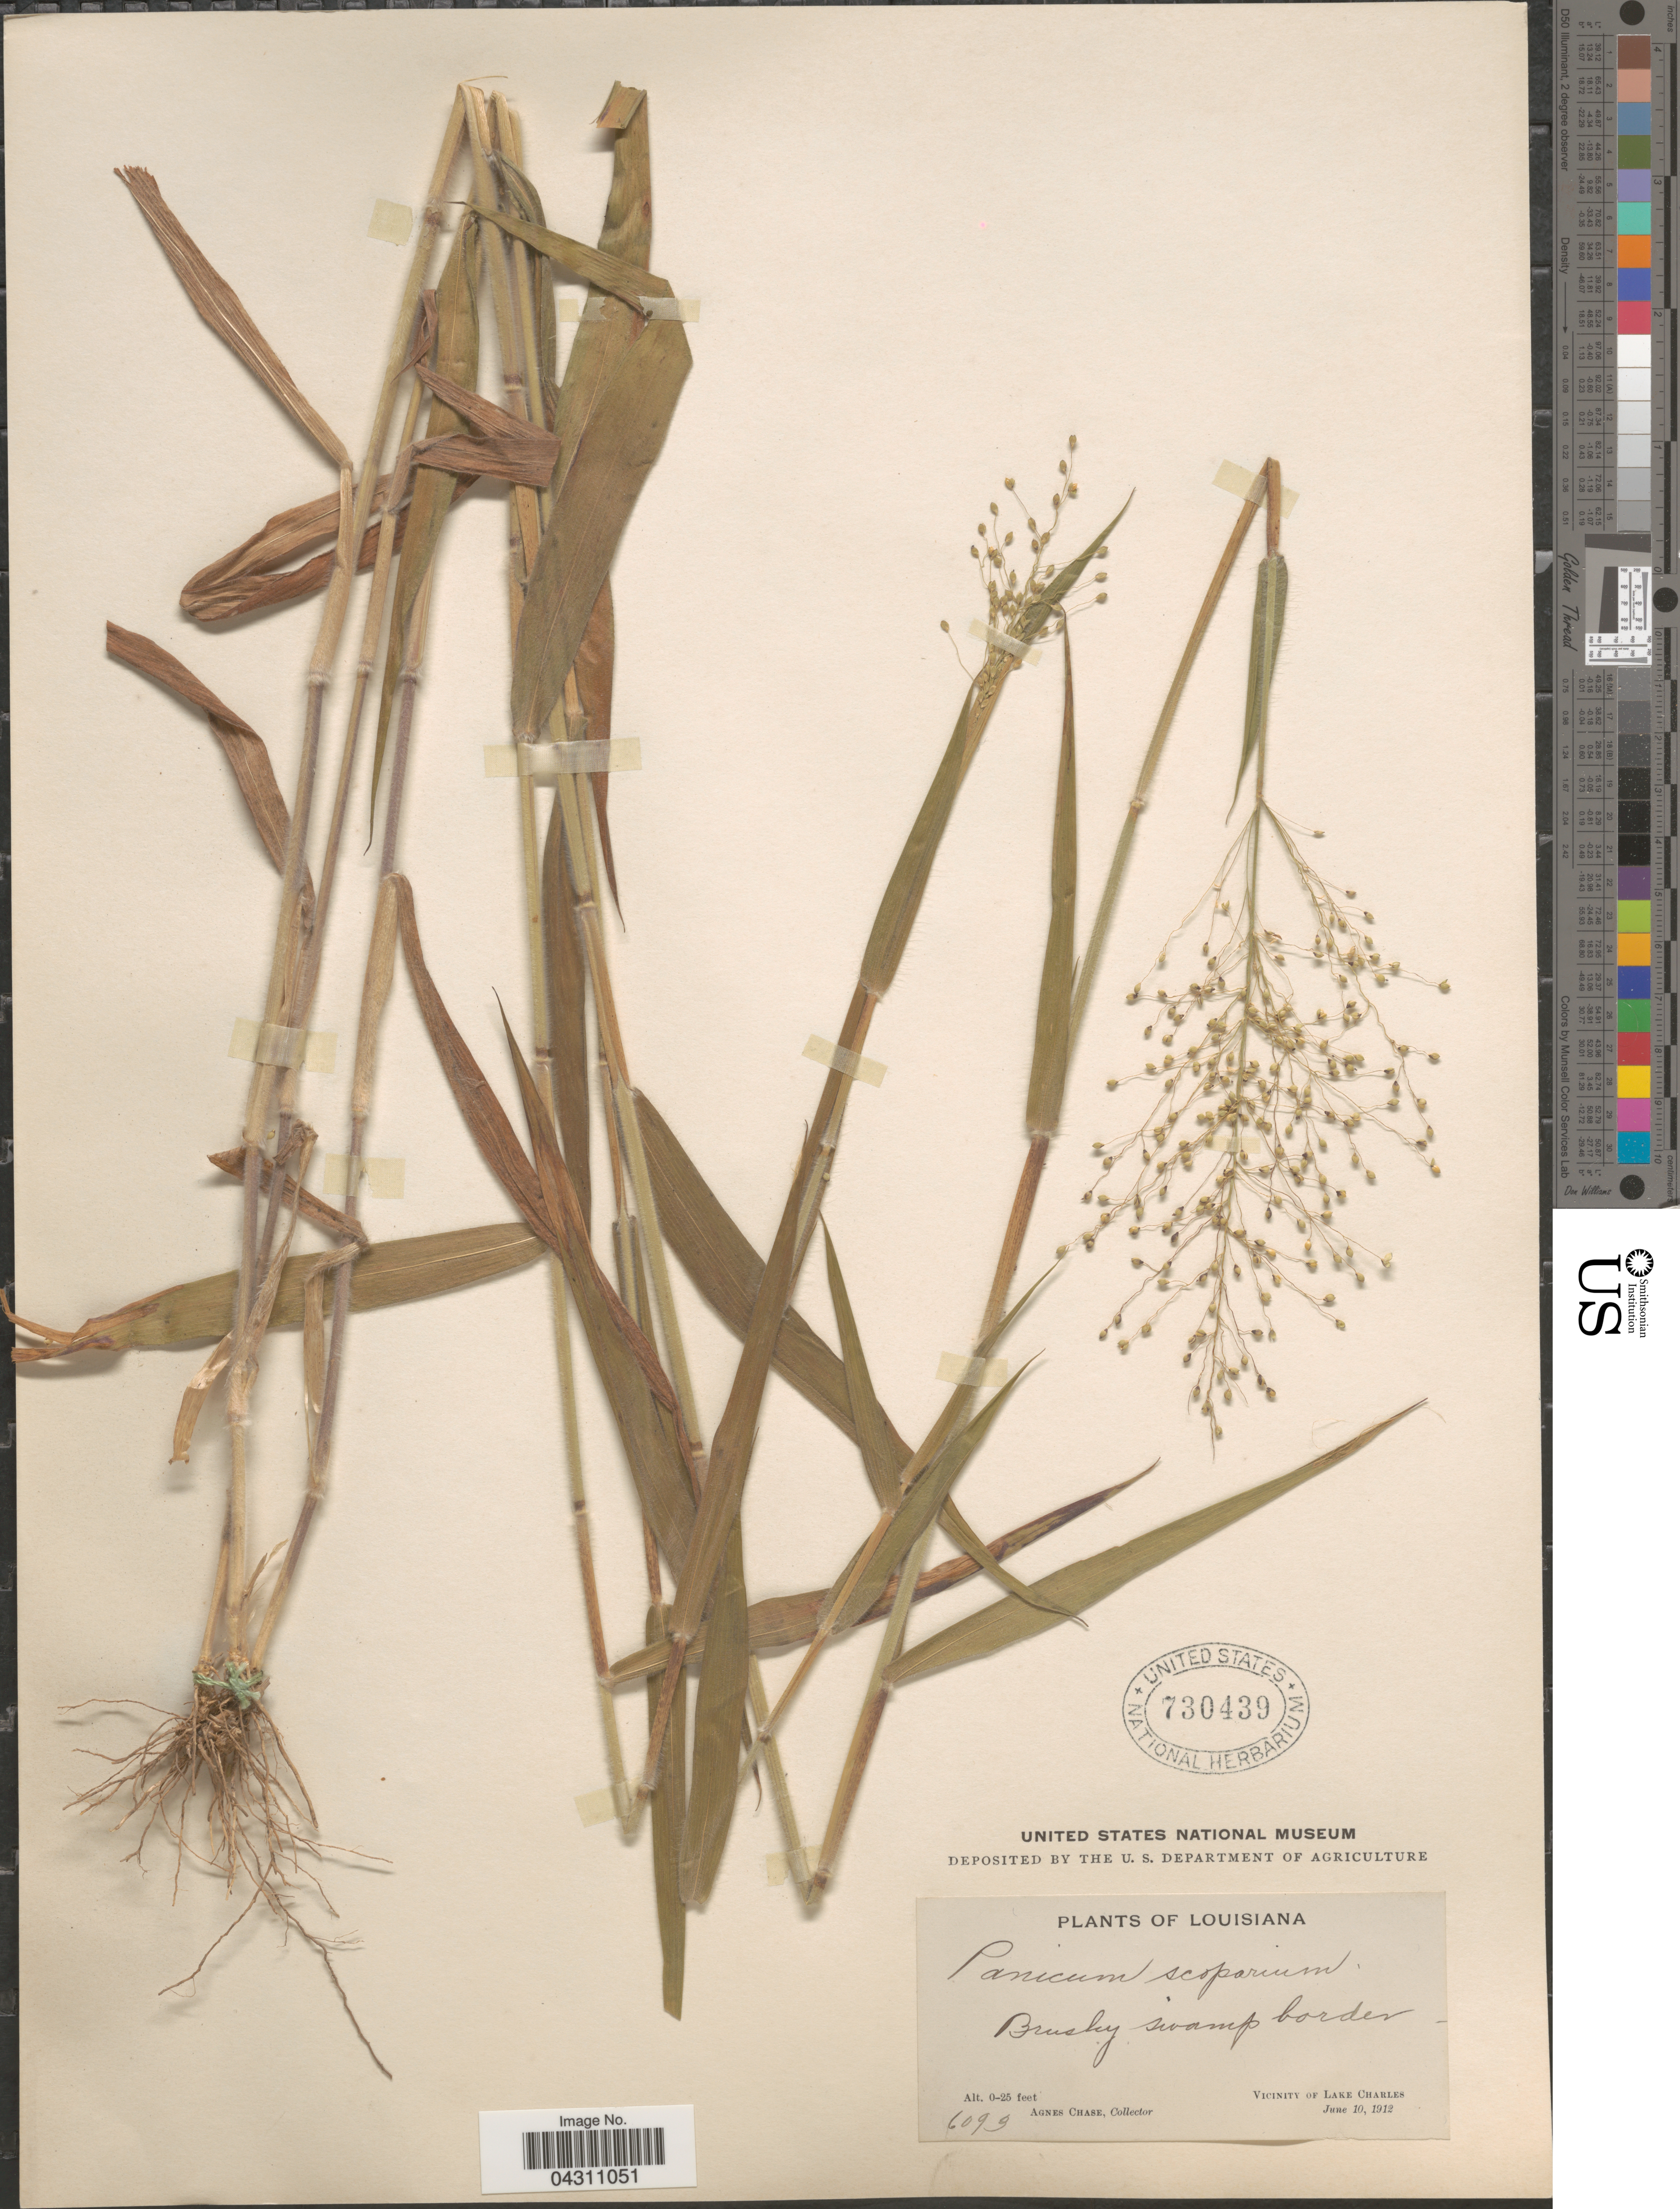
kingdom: Plantae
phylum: Tracheophyta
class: Liliopsida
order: Poales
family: Poaceae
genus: Dichanthelium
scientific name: Dichanthelium scoparium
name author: (Lam.) Gould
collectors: A. Chase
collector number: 6093*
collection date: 1912-06-10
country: United States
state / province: Louisiana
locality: Brushy swamp border. Vicinity of Lake Charles.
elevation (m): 0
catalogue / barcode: US 730439